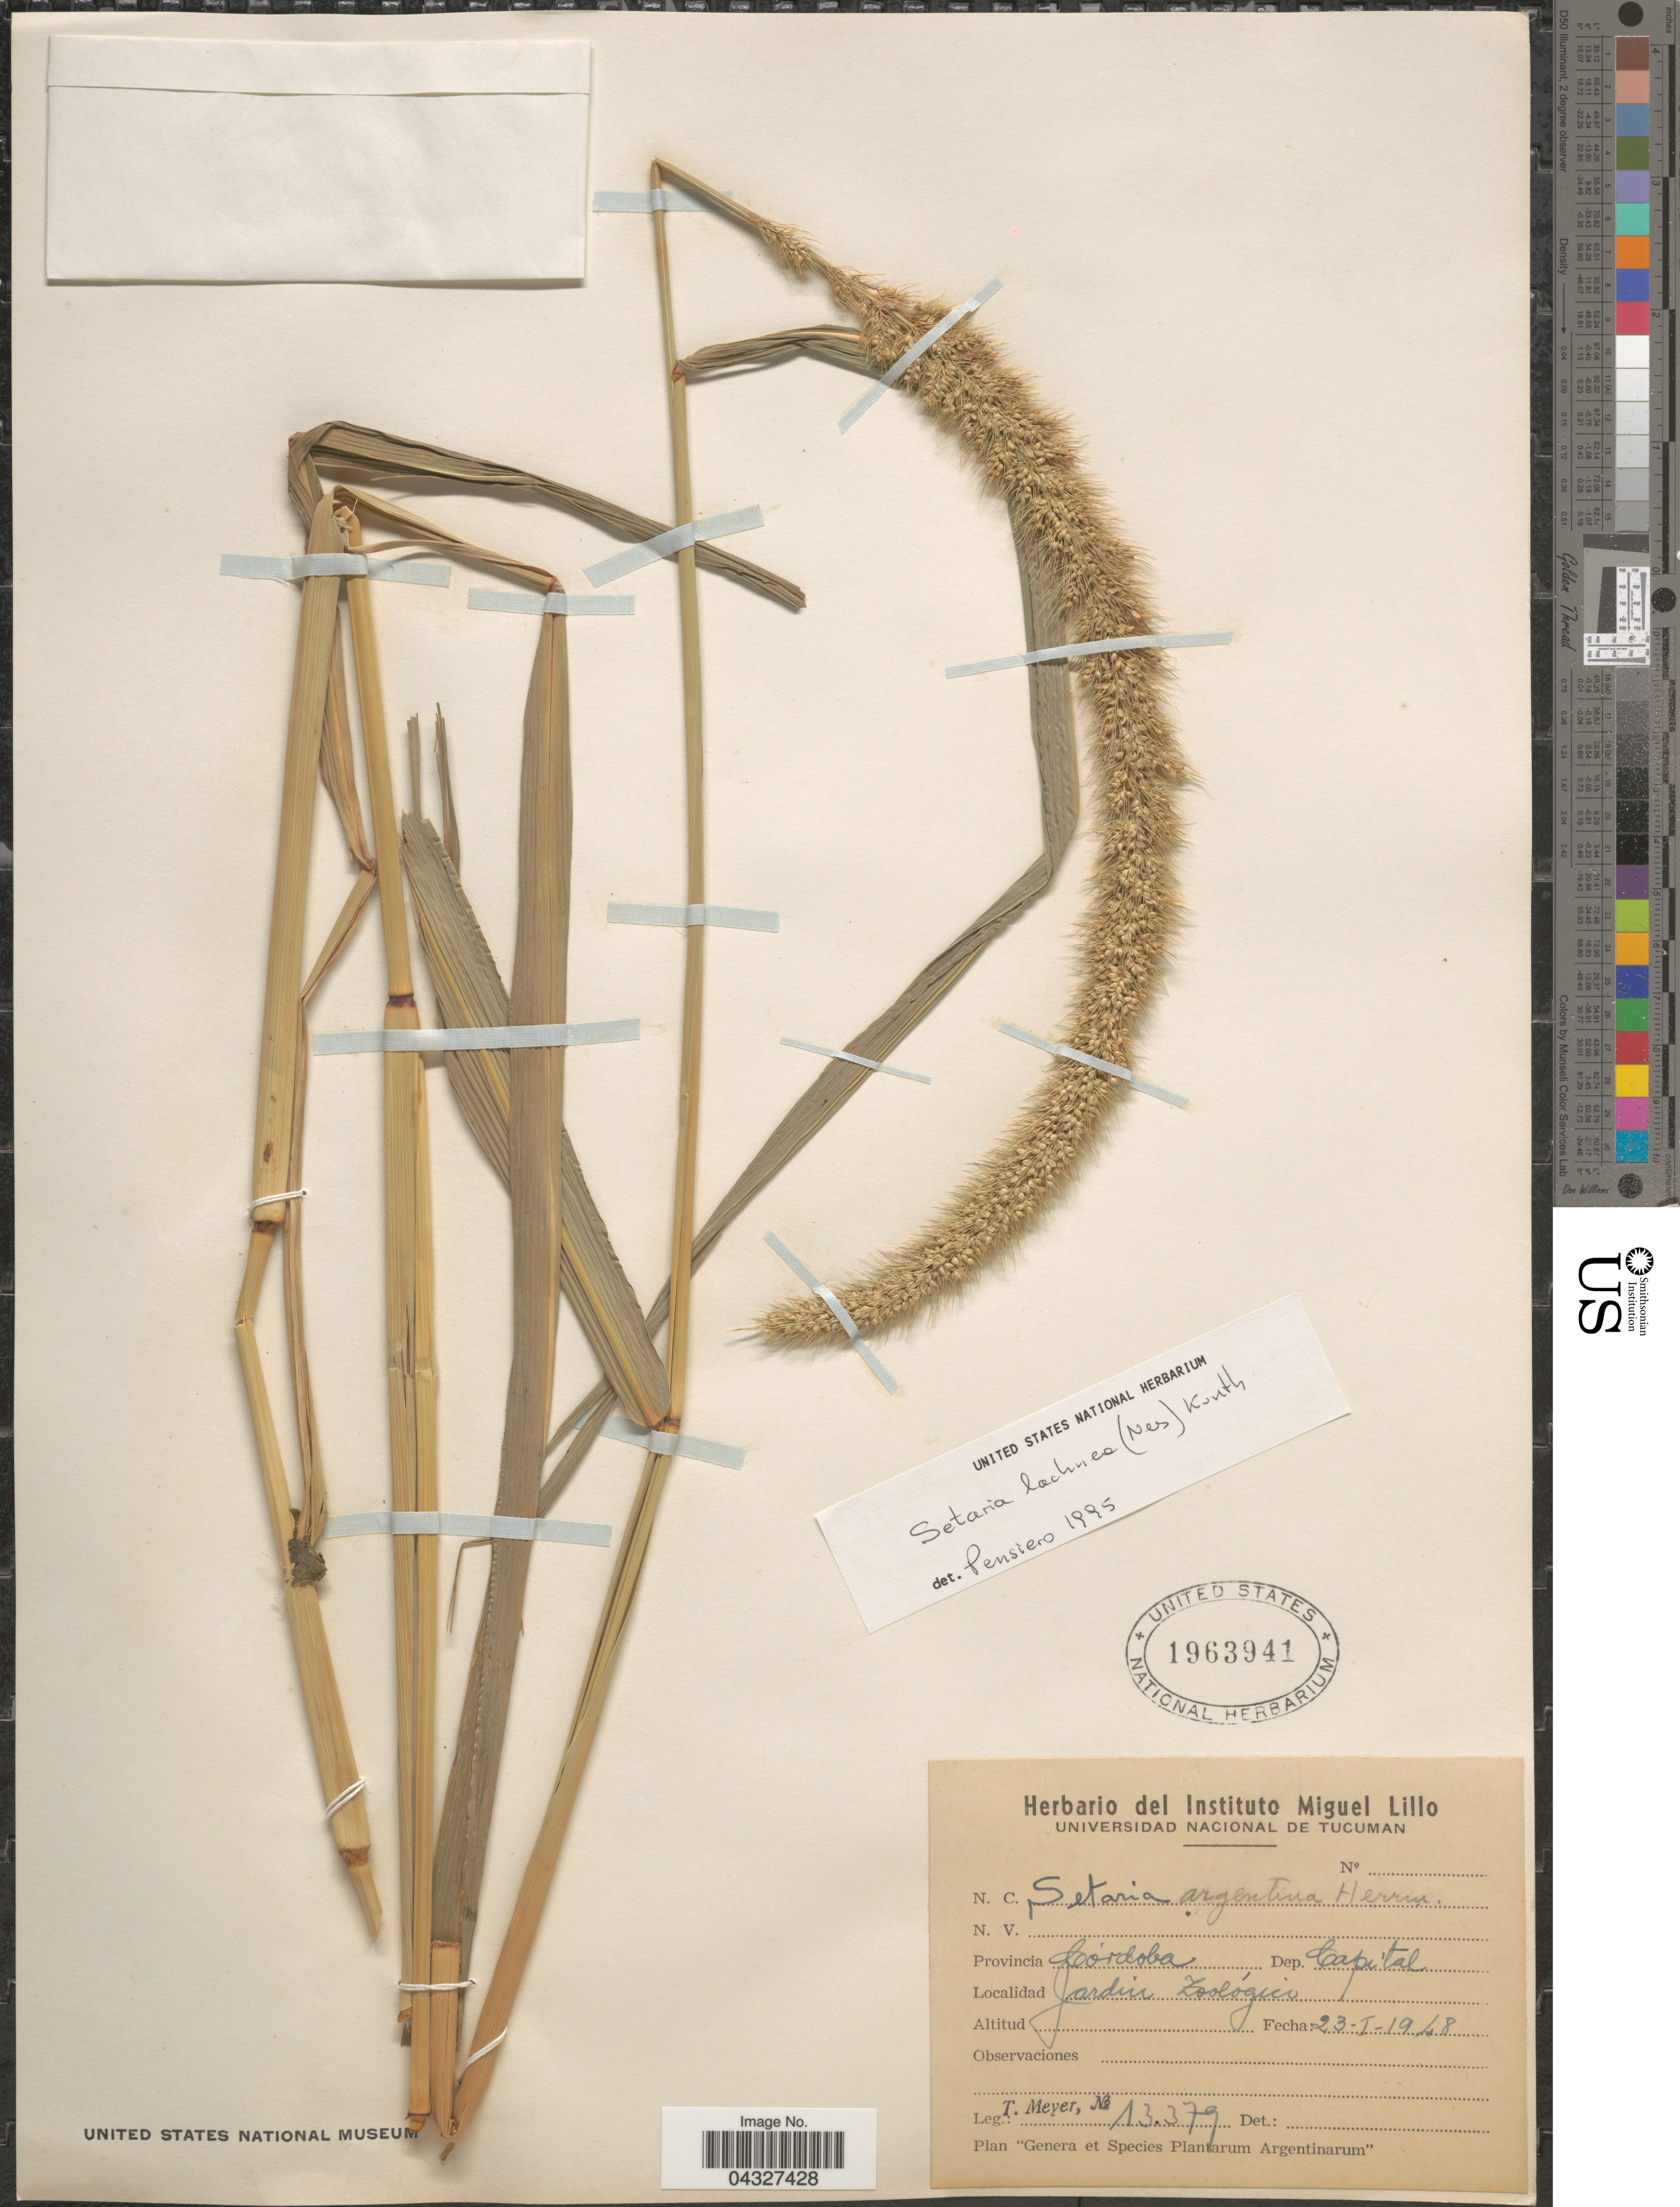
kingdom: Plantae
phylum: Tracheophyta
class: Liliopsida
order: Poales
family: Poaceae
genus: Setaria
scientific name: Setaria lachnea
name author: (Nees) Kunth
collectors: T. Meyer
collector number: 13379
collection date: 1948-01-23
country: Argentina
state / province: Cordoba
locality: Provincia Córdoba. Dep. Capital. Jardin Zoológico.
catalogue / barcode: US 1963941